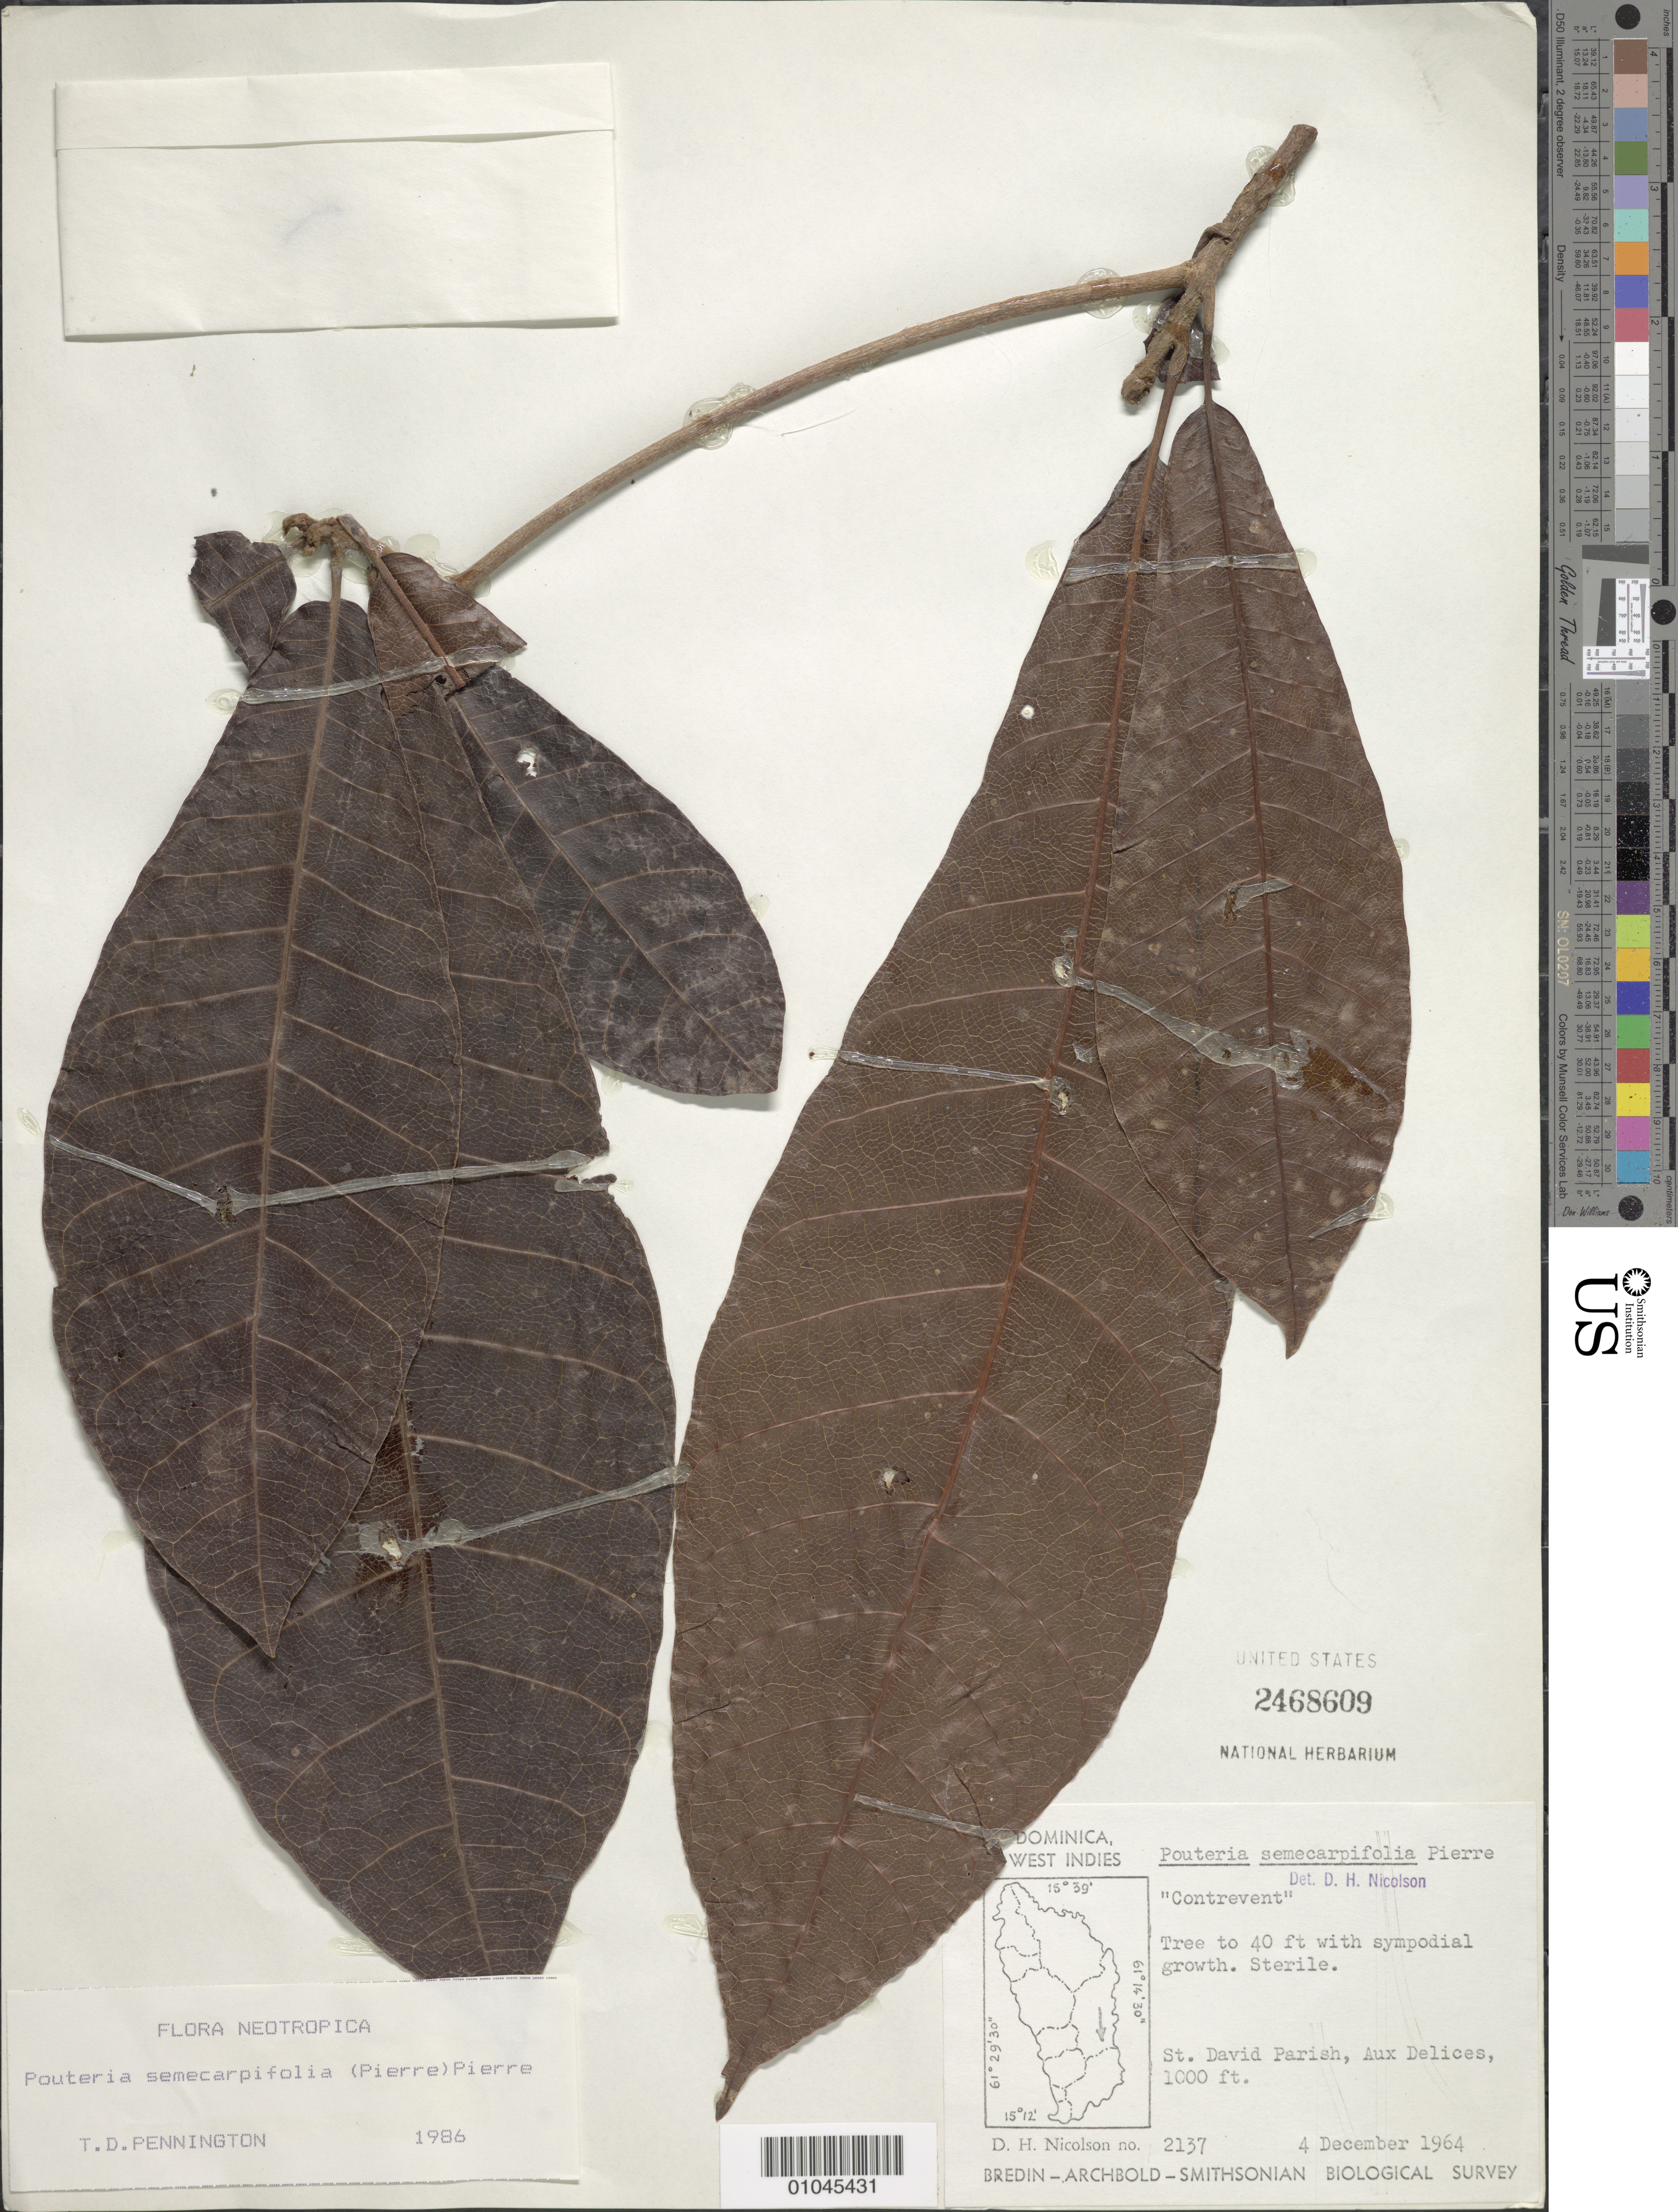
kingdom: Plantae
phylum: Tracheophyta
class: Magnoliopsida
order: Ericales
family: Sapotaceae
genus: Pouteria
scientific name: Pouteria semecarpifolia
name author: (Pierre ex Duss) Dubard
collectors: D. H. Nicolson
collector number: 2137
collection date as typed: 04 Dec 1964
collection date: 1964-12-04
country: Dominica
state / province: St. David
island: Dominica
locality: St. David Parish, Aux Delices,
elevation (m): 305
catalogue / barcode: US 2468609